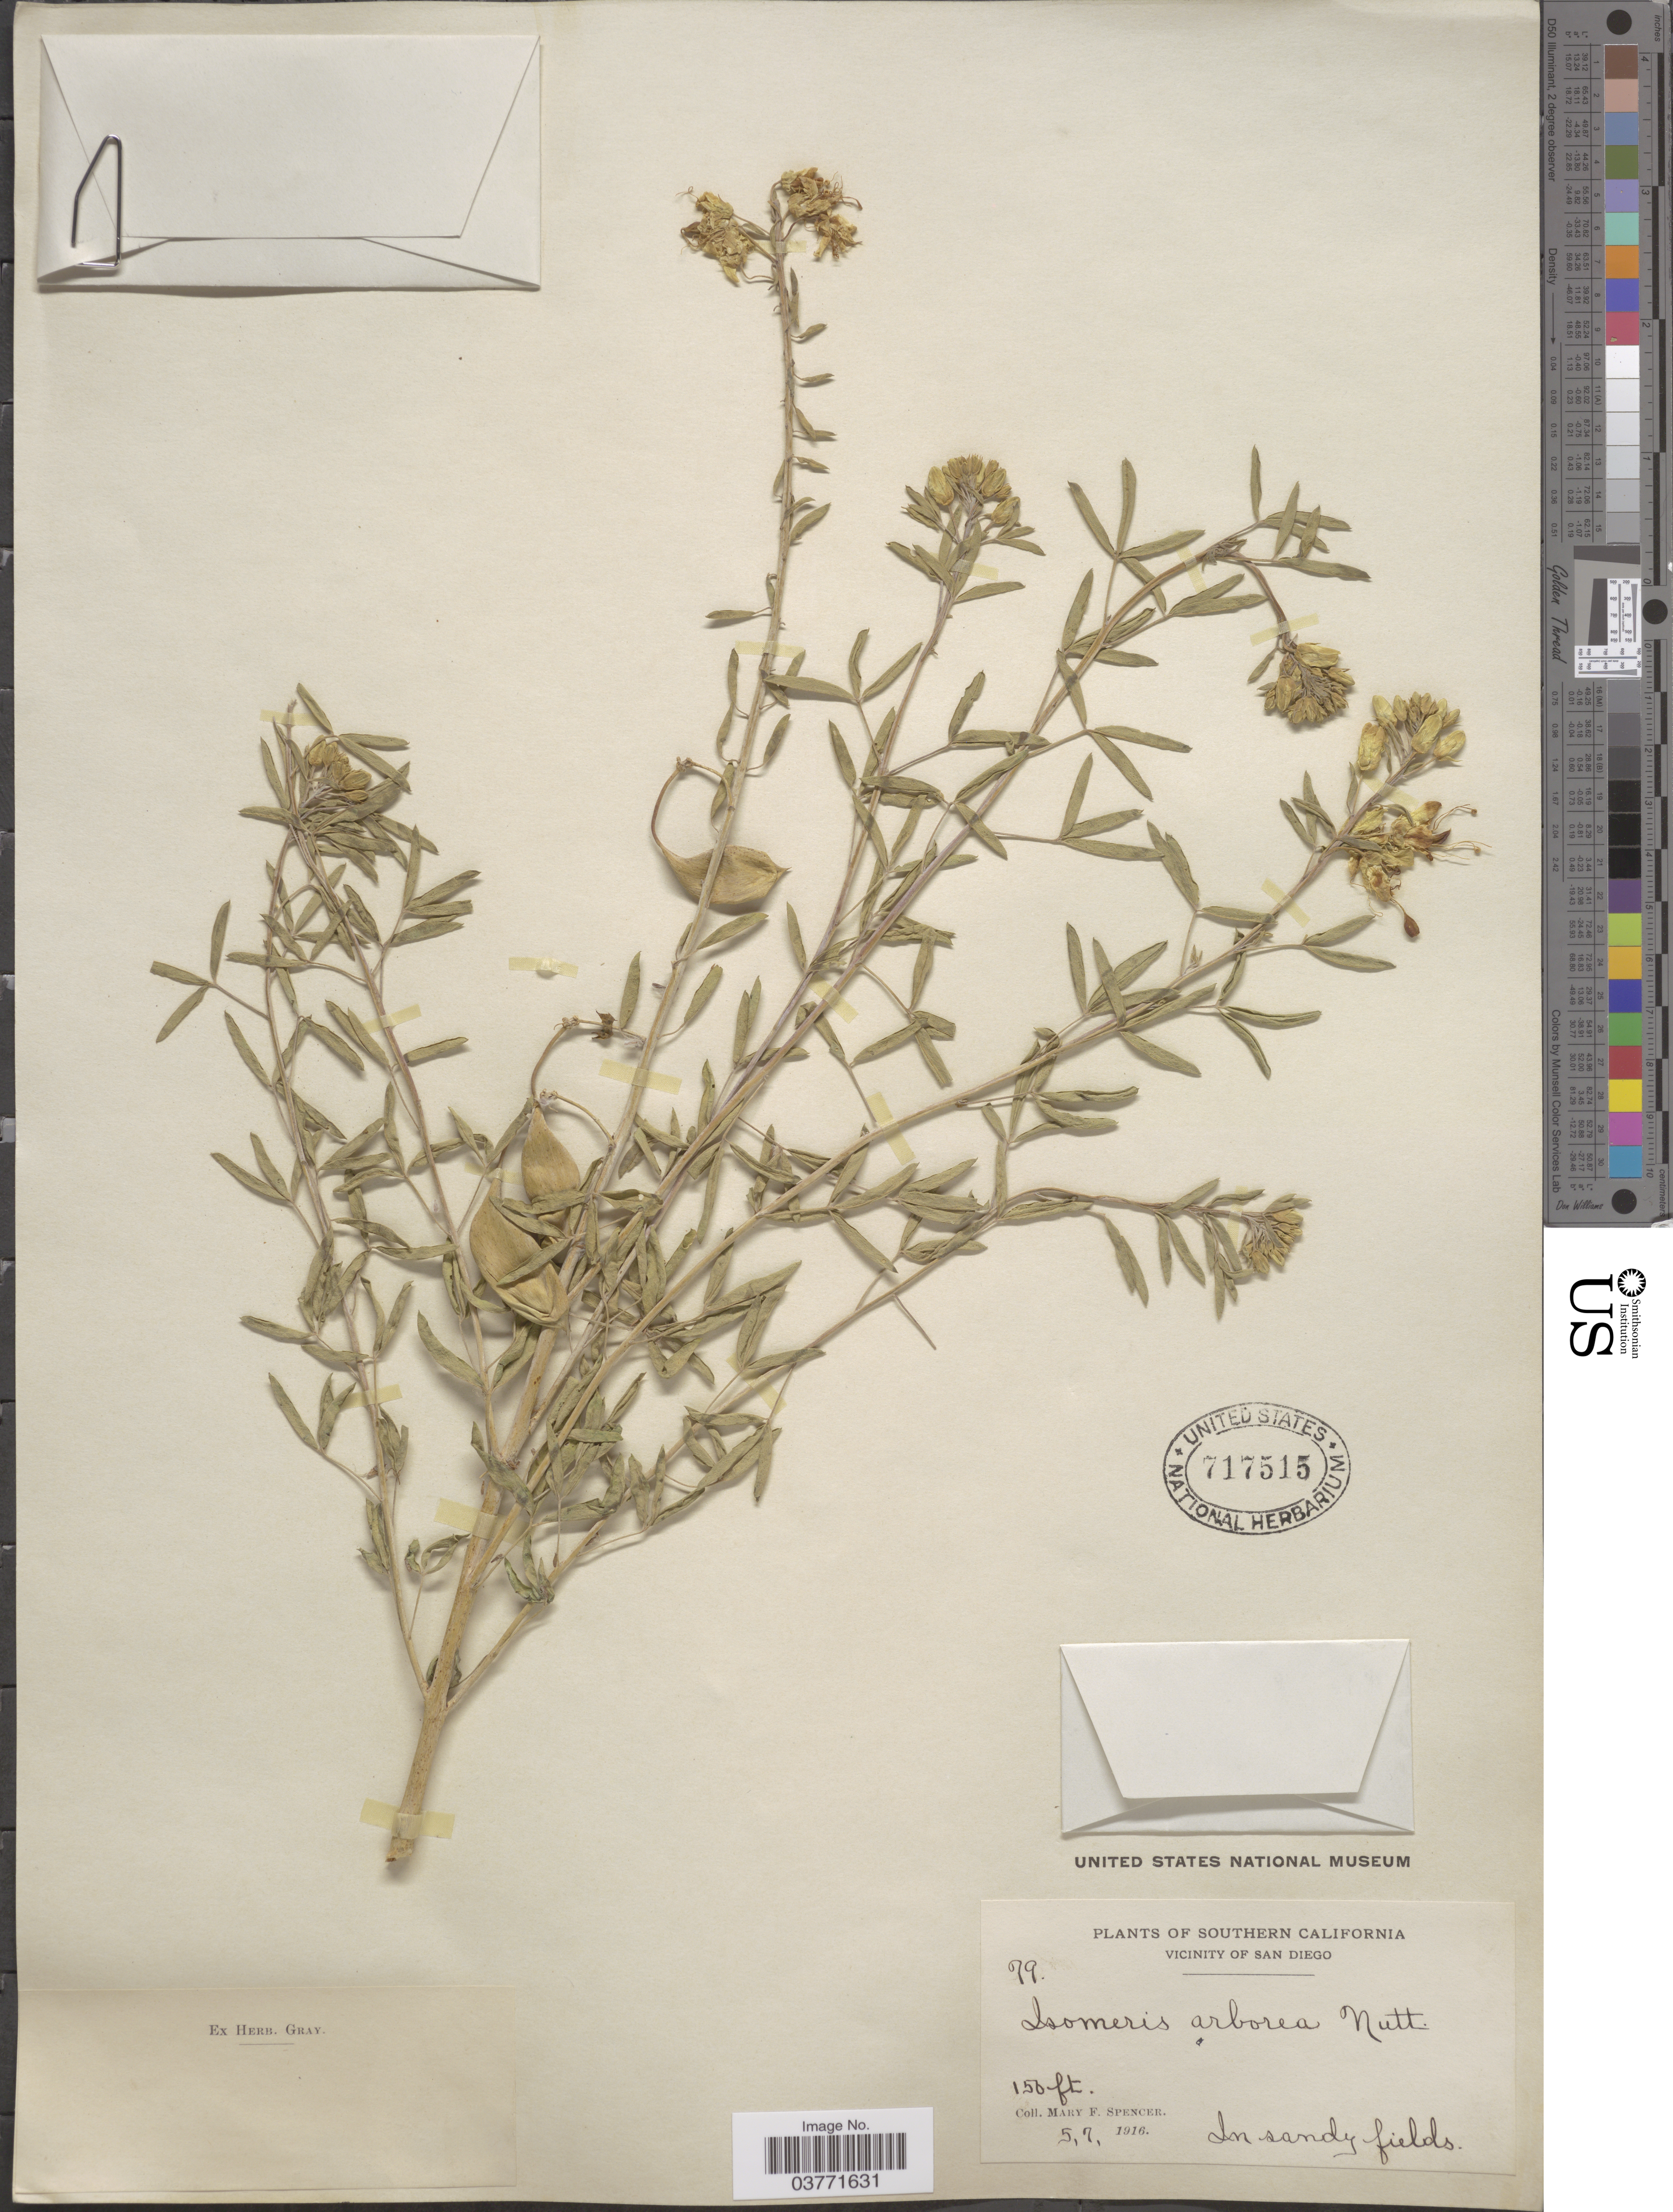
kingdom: Plantae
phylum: Tracheophyta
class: Magnoliopsida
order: Brassicales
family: Cleomaceae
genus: Cleomella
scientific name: Cleomella arborea var. arborea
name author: (Nutt.) Roalson & J.C. Hall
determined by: Strong, Mark T., (BOT), Smithsonian Institution - National Museum of Natural History (UNITED STATES)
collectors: M. Spencer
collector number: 79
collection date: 1916-05-07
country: United States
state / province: California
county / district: San Diego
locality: Southern California. Vicinity of San Diego.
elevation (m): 46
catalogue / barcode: US 717515